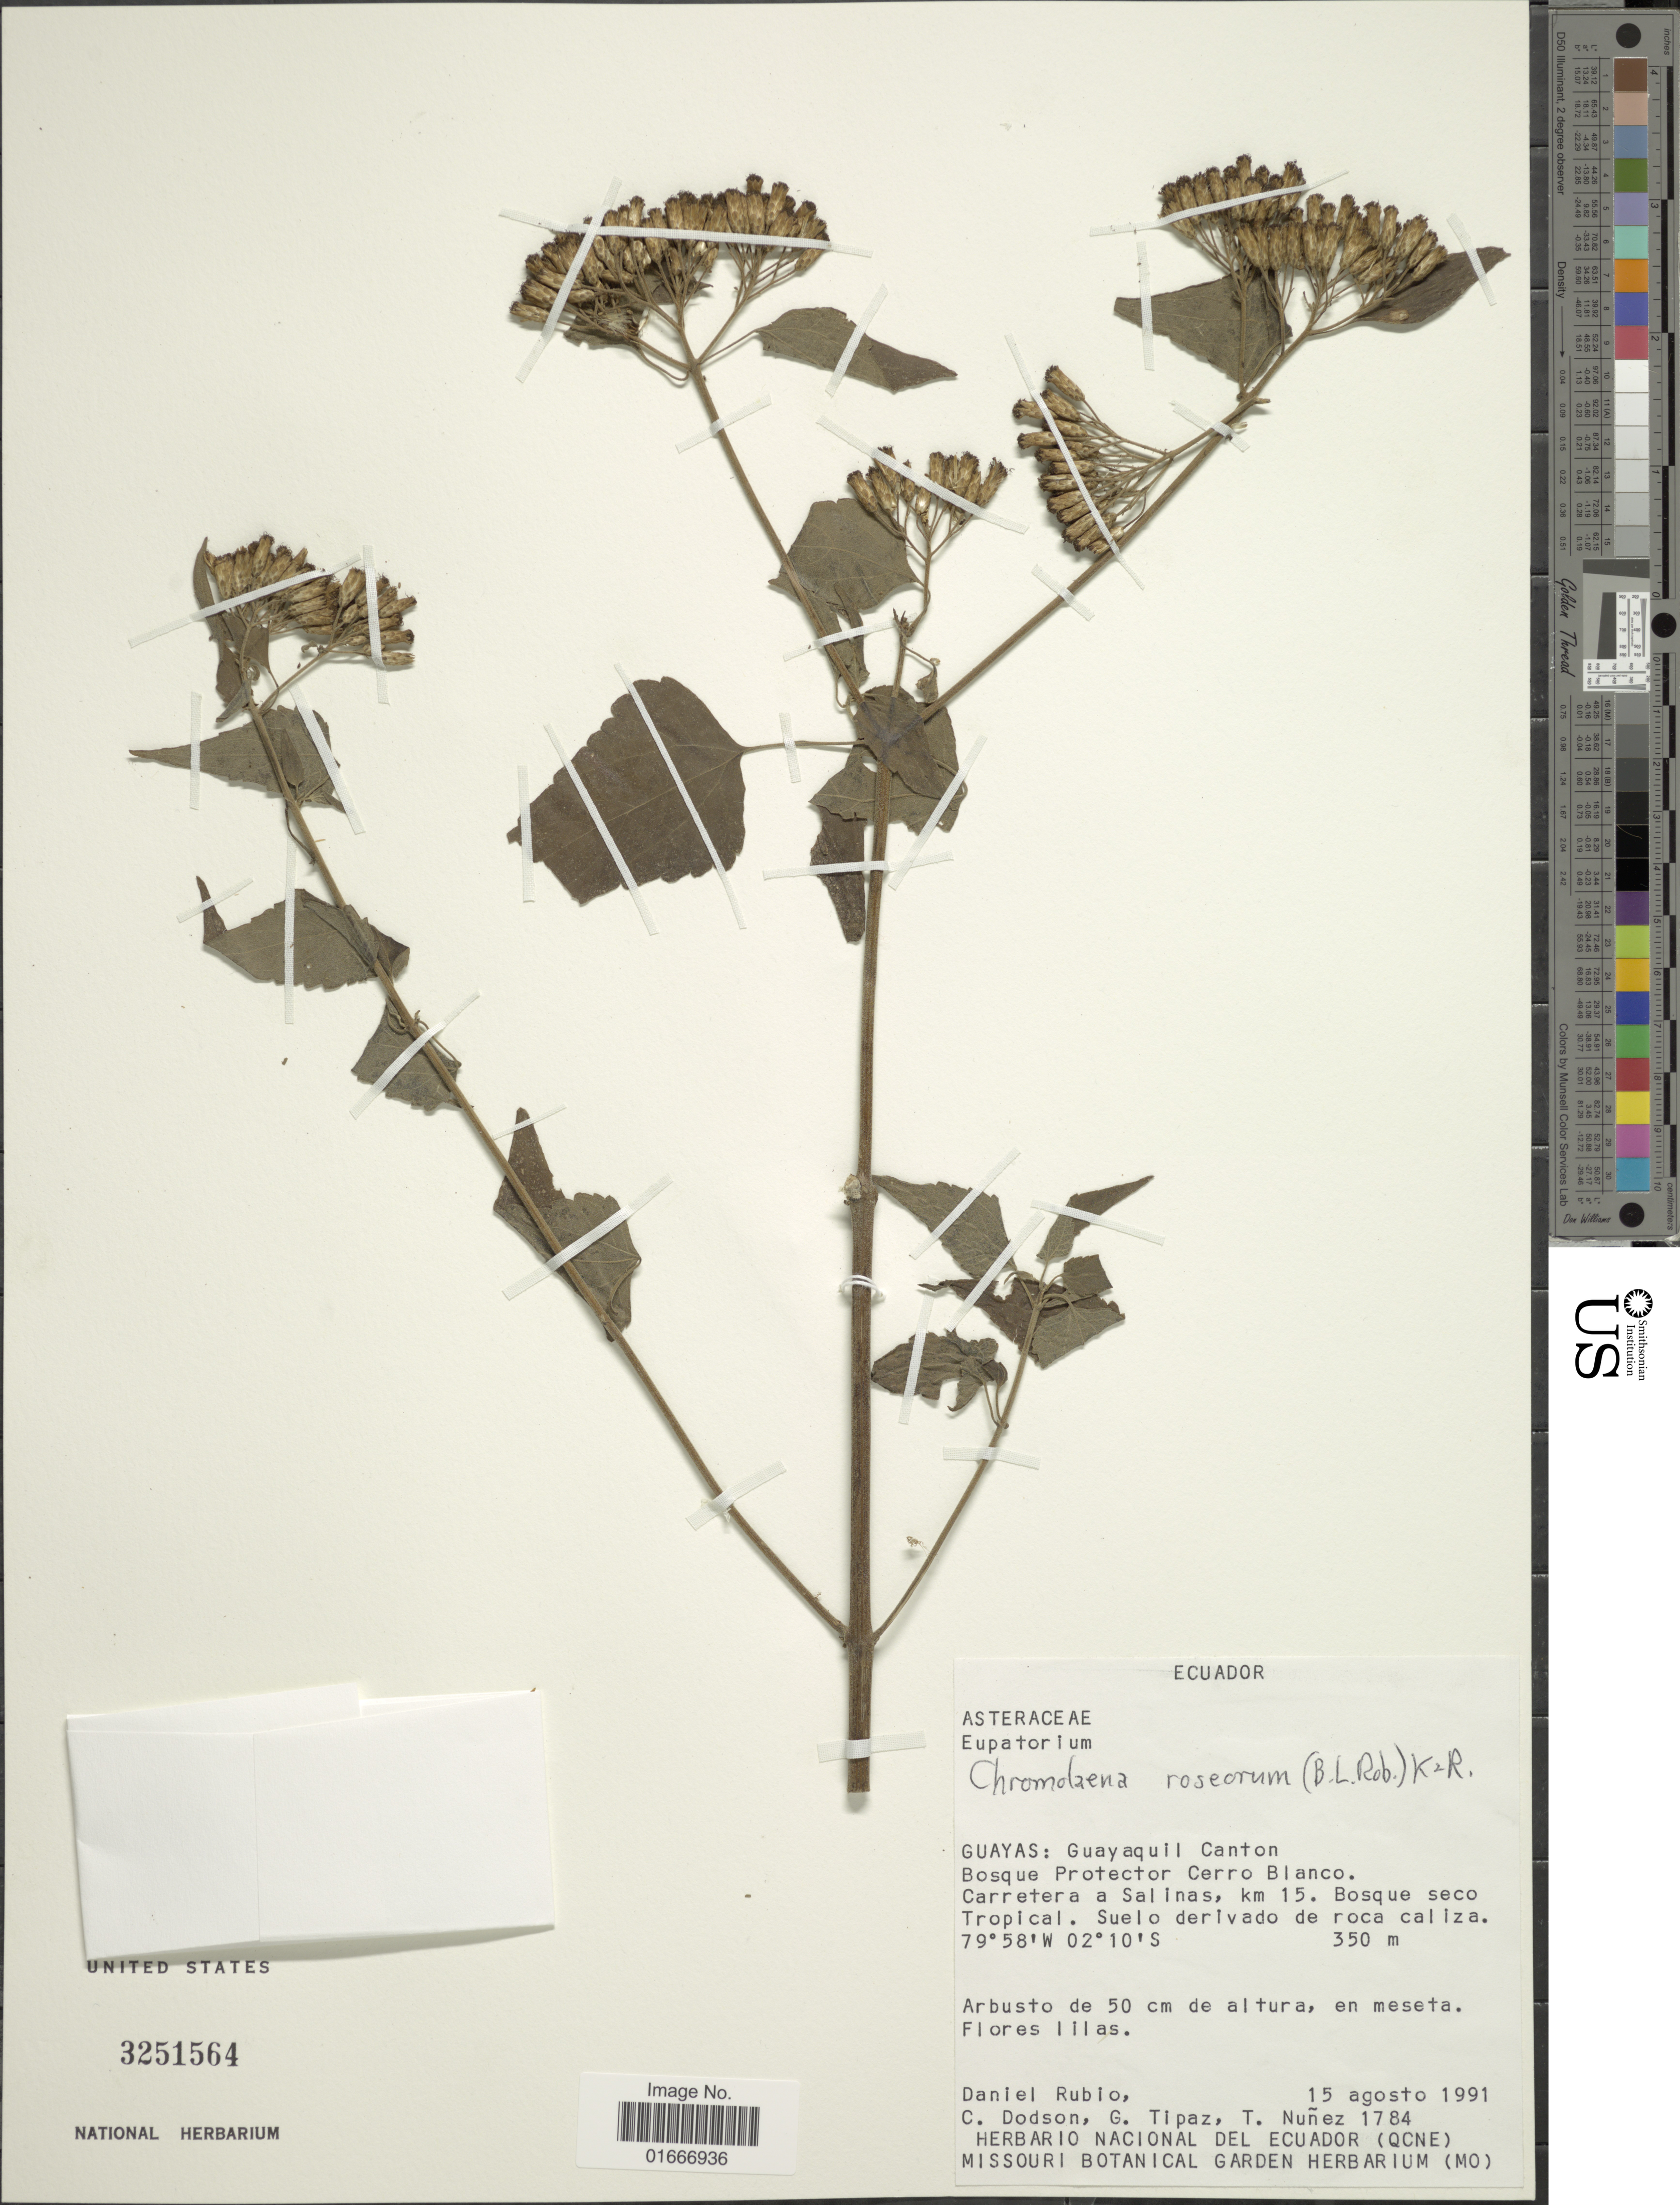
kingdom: Plantae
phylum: Tracheophyta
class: Magnoliopsida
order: Asterales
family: Asteraceae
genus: Chromolaena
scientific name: Chromolaena roseorum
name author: (B.L. Rob.) R.M. King & H. Rob.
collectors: D. Rubio, C. Dodson, G. Tipaz & T. Núñez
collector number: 1784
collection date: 1991-08-15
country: Ecuador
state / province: Guayas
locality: Guayaquil Canton Bosque Protector Cerro Blanco. Carretera a Salina, km 15. Bosque seco Tropical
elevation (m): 350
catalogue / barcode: US 3251564